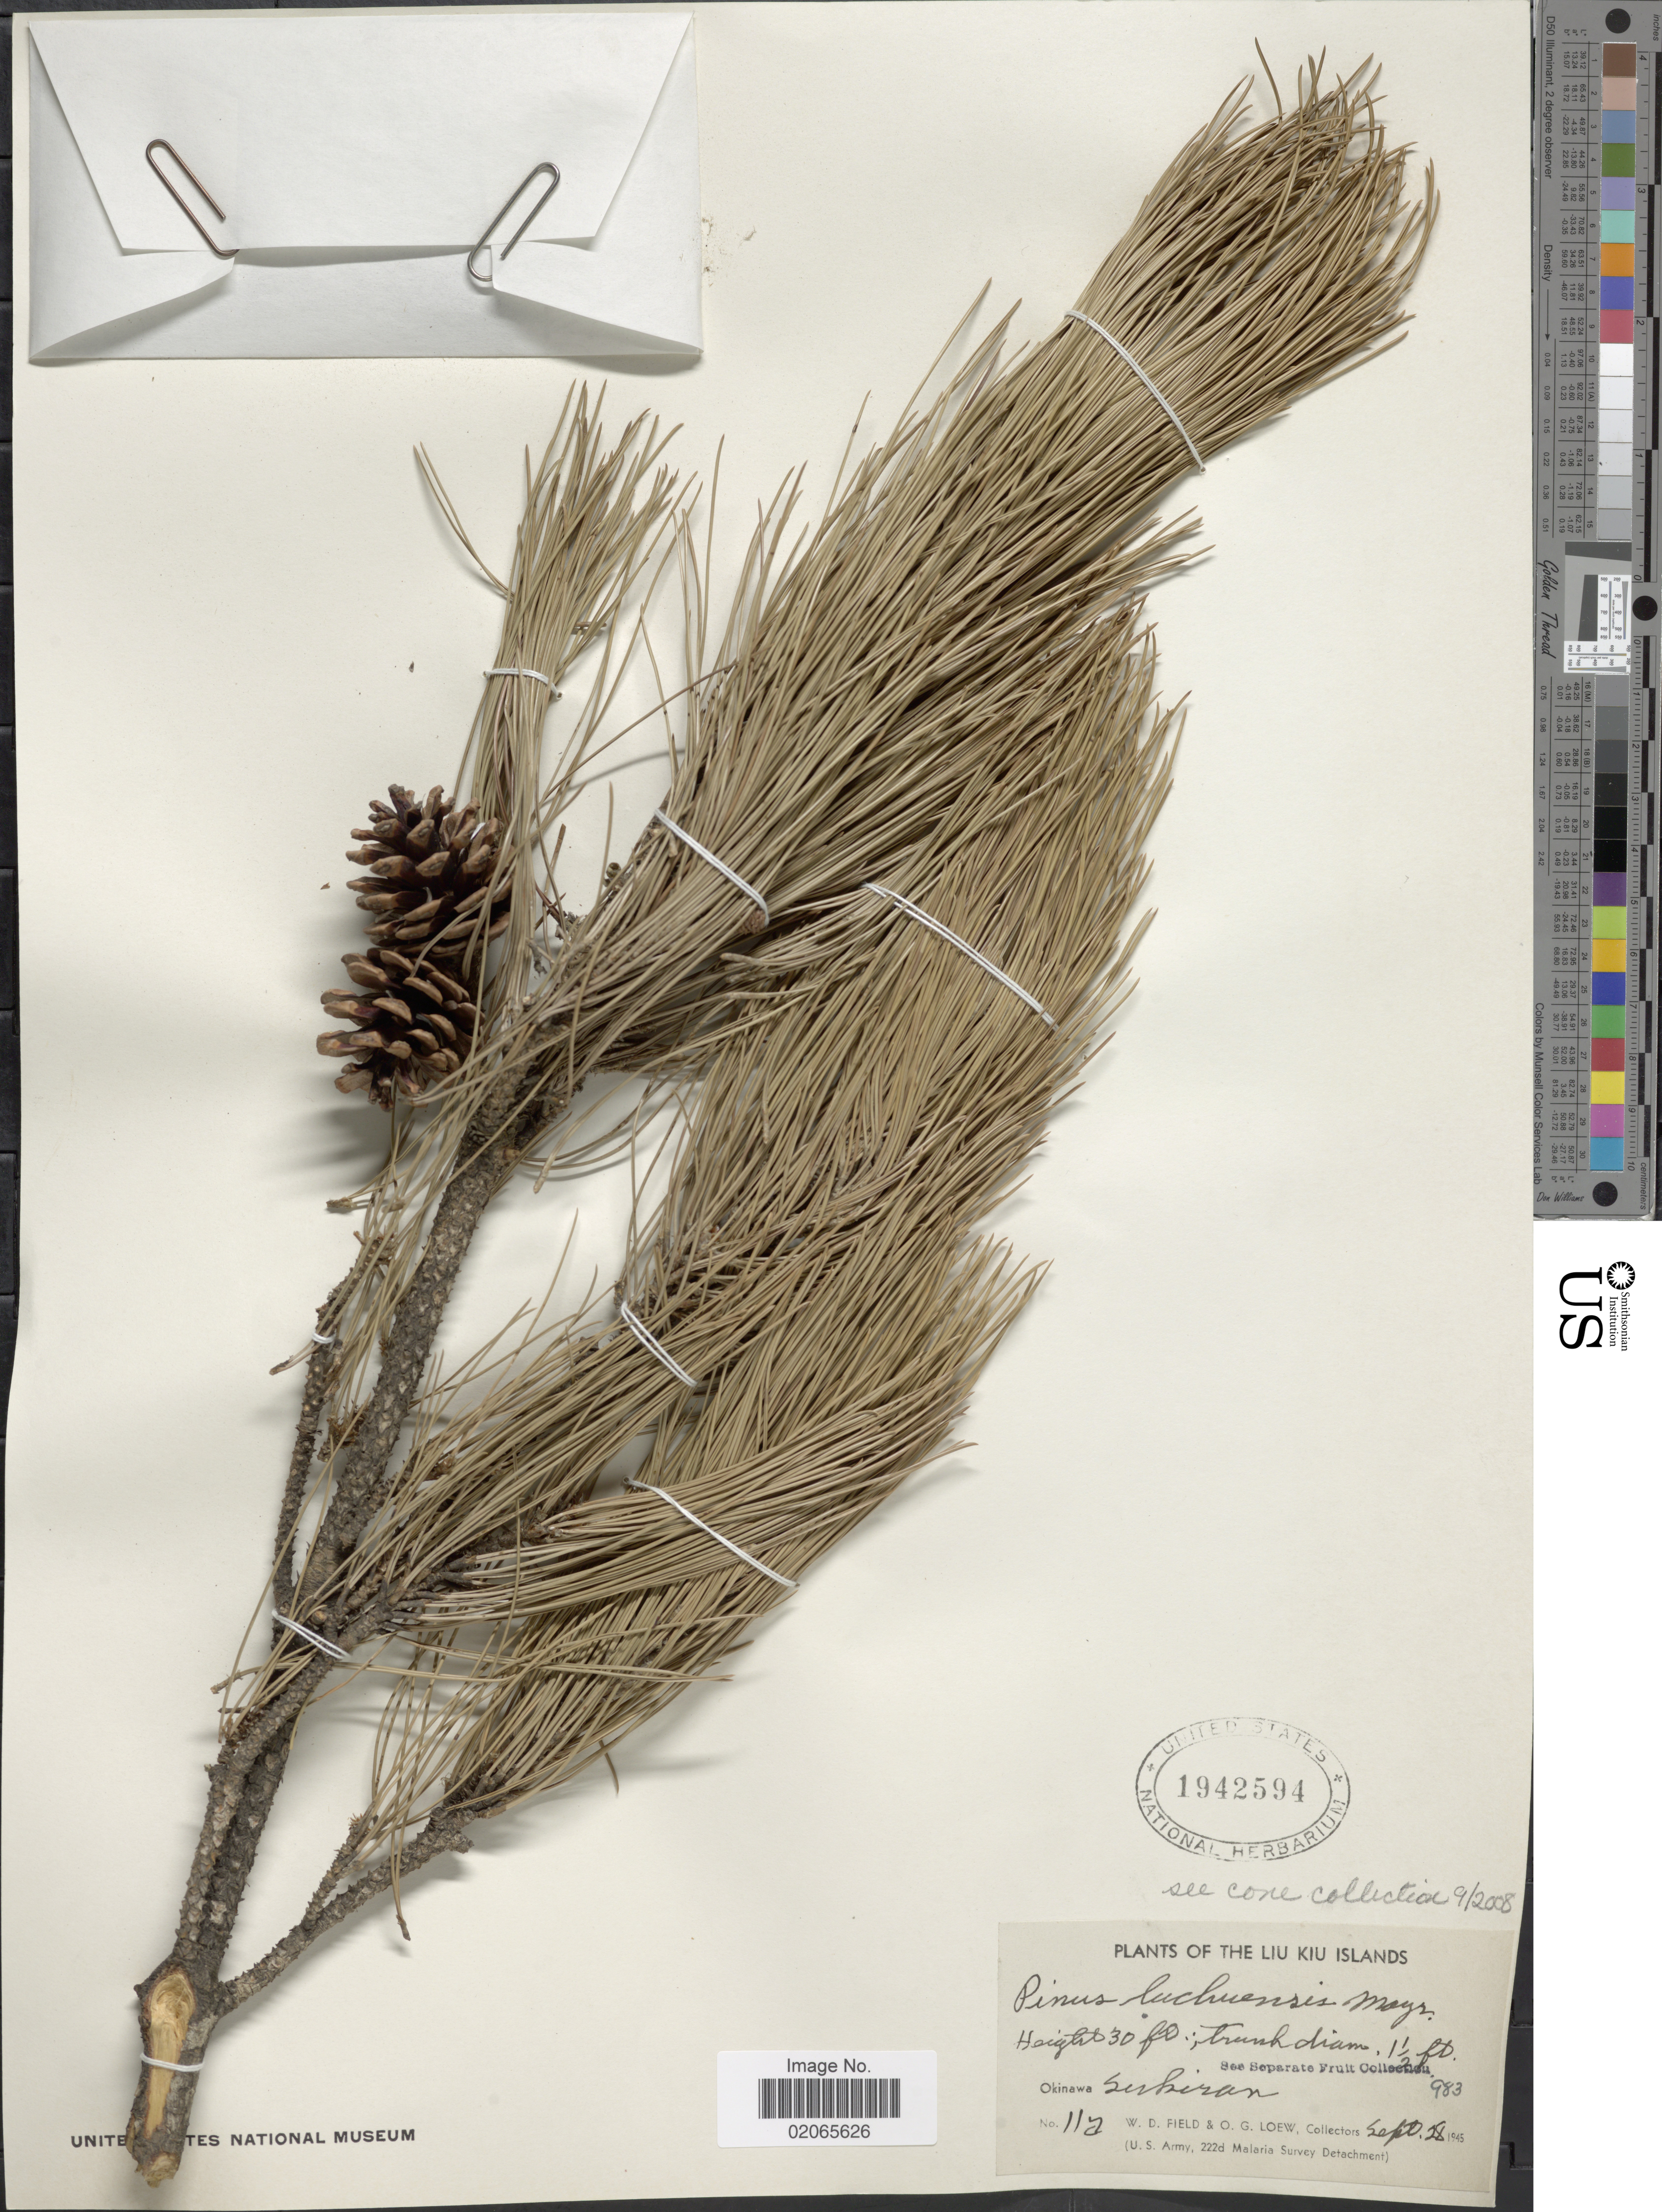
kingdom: Plantae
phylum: Tracheophyta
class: Pinopsida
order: Pinales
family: Pinaceae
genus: Pinus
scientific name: Pinus luchuensis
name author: Mayr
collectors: W. D. Field & O. G. Loew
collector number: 112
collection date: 1945-09-28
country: Japan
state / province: Okinawa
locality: The Liu Kiu Islands, Okinawa Suhiran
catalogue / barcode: US 1942594